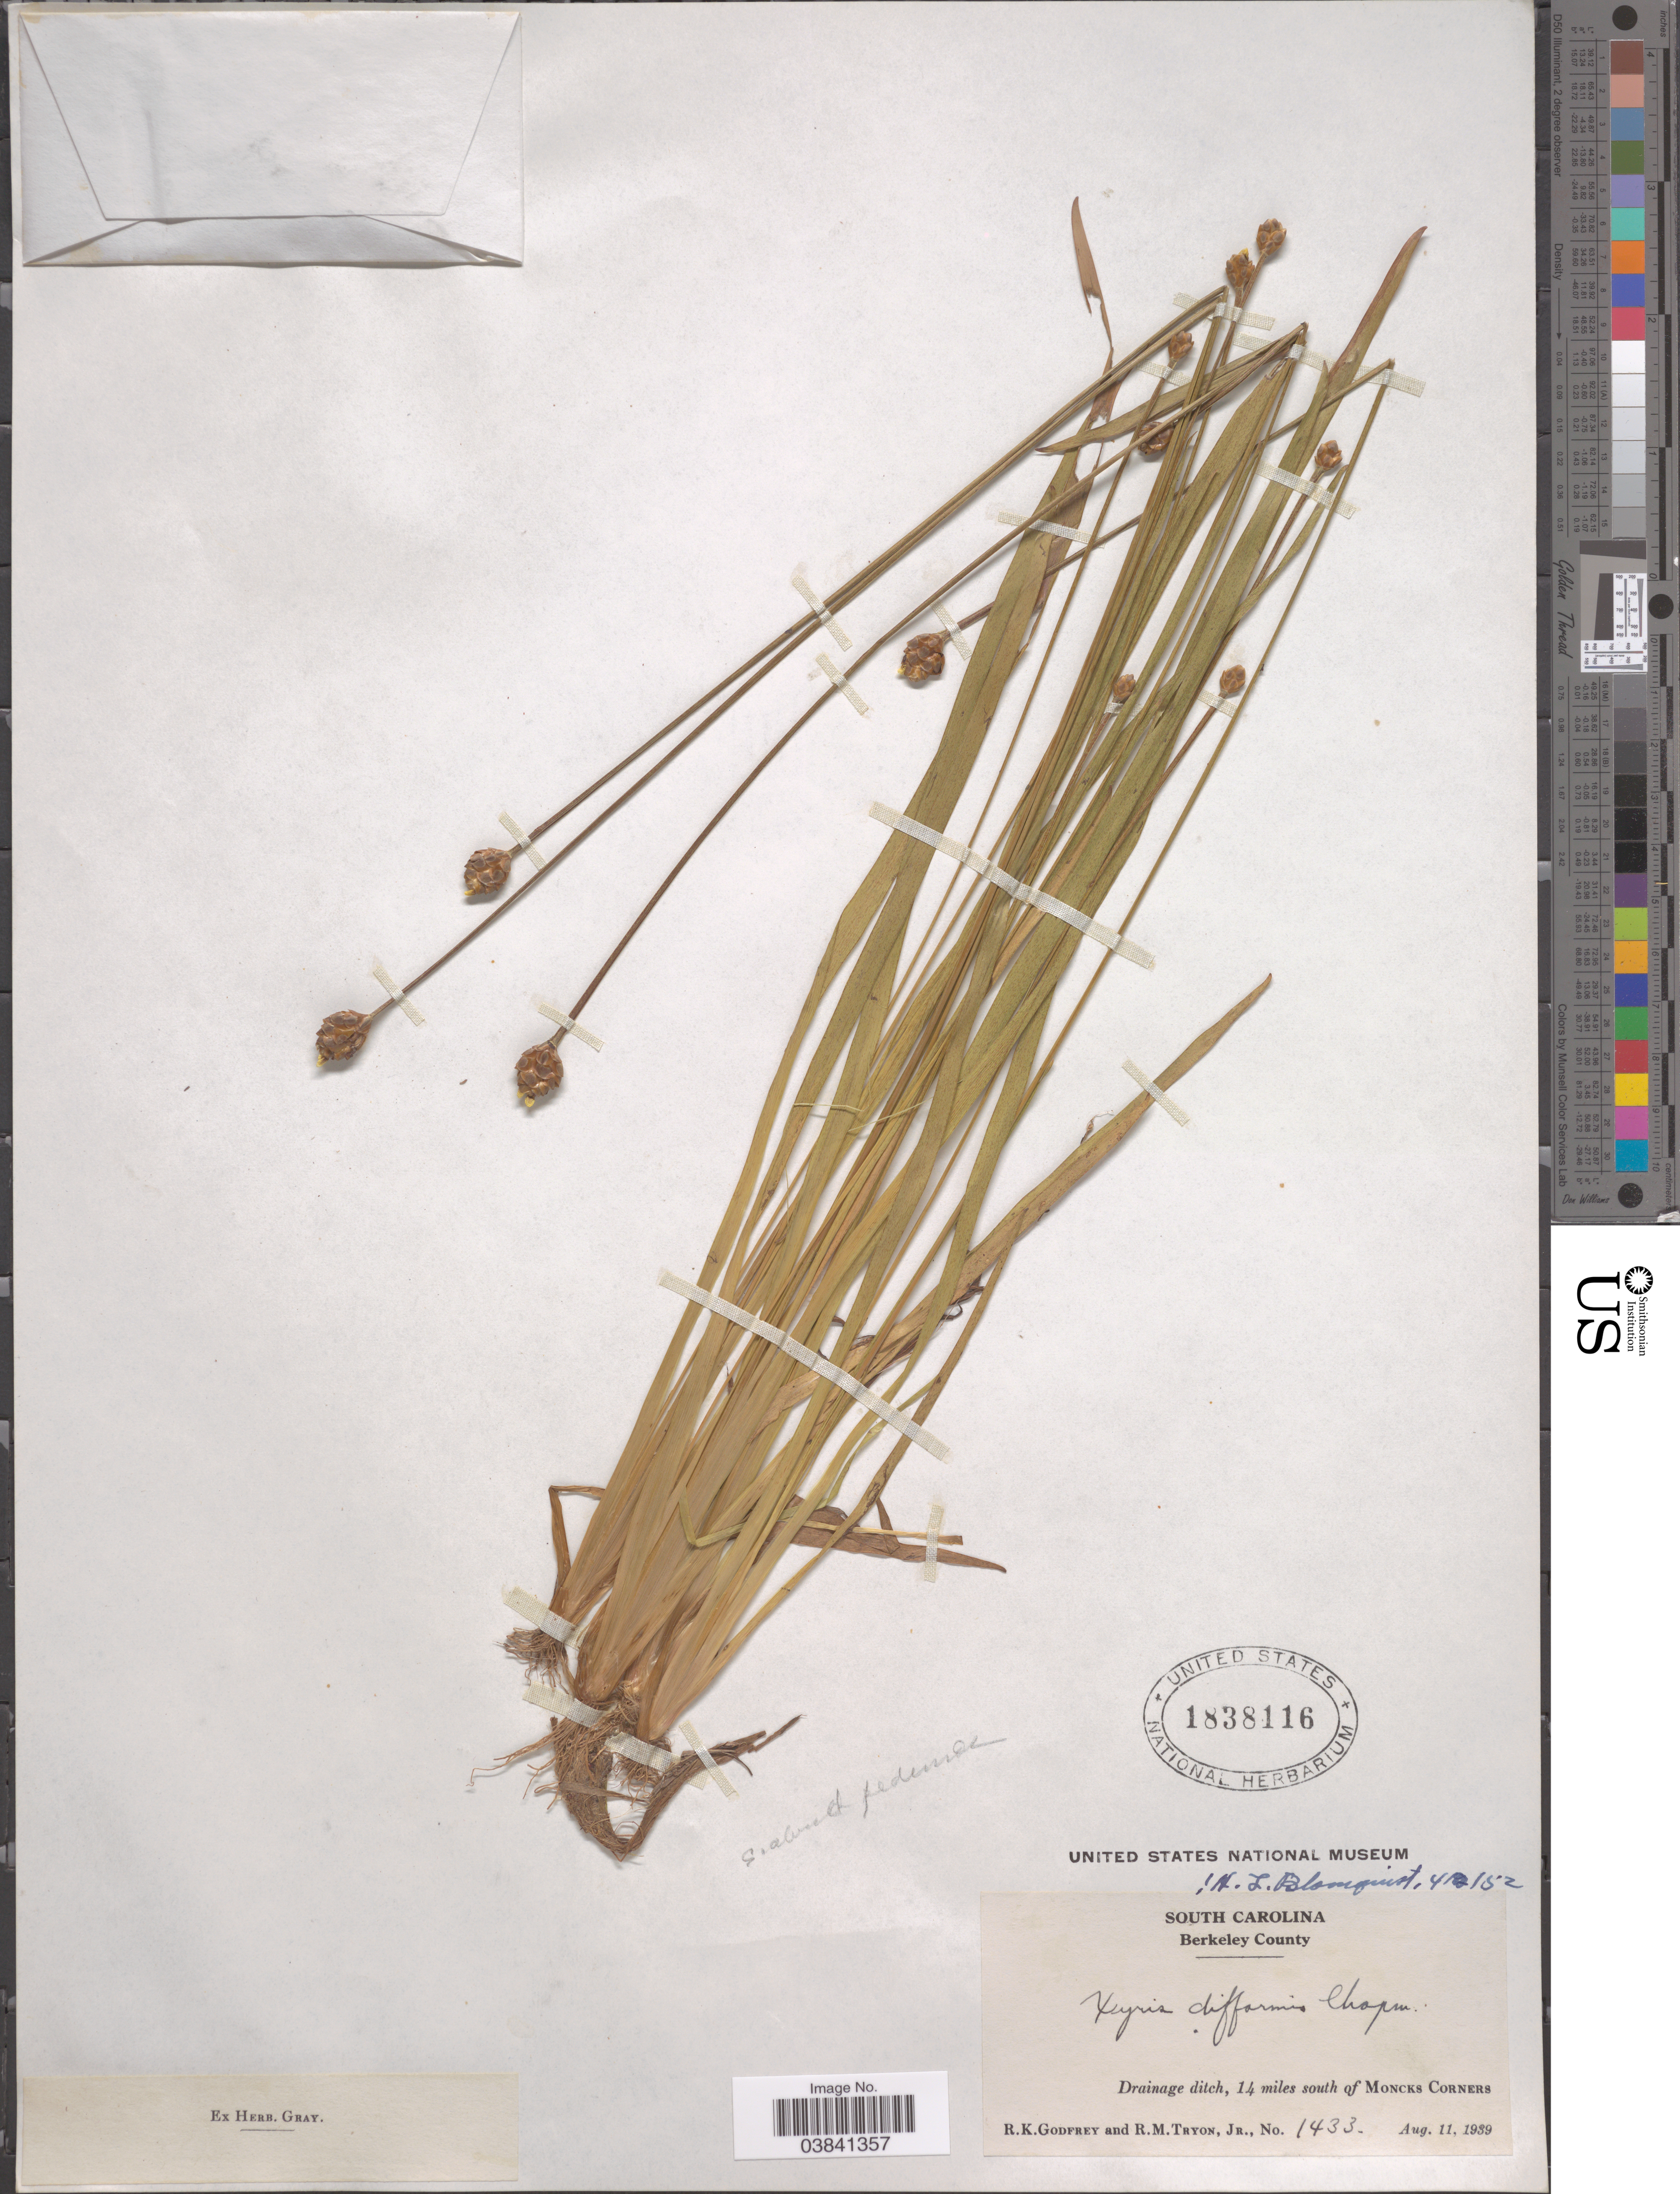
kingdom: Plantae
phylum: Tracheophyta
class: Liliopsida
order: Poales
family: Xyridaceae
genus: Xyris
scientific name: Xyris difformis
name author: Chapm.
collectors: R. K. Godfrey & R. Tryon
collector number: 1433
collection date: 1939-08-11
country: United States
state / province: South Carolina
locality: Berkeley County. Drainage ditch, 14 miles south of Moncks Corners.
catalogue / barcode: US 1838116